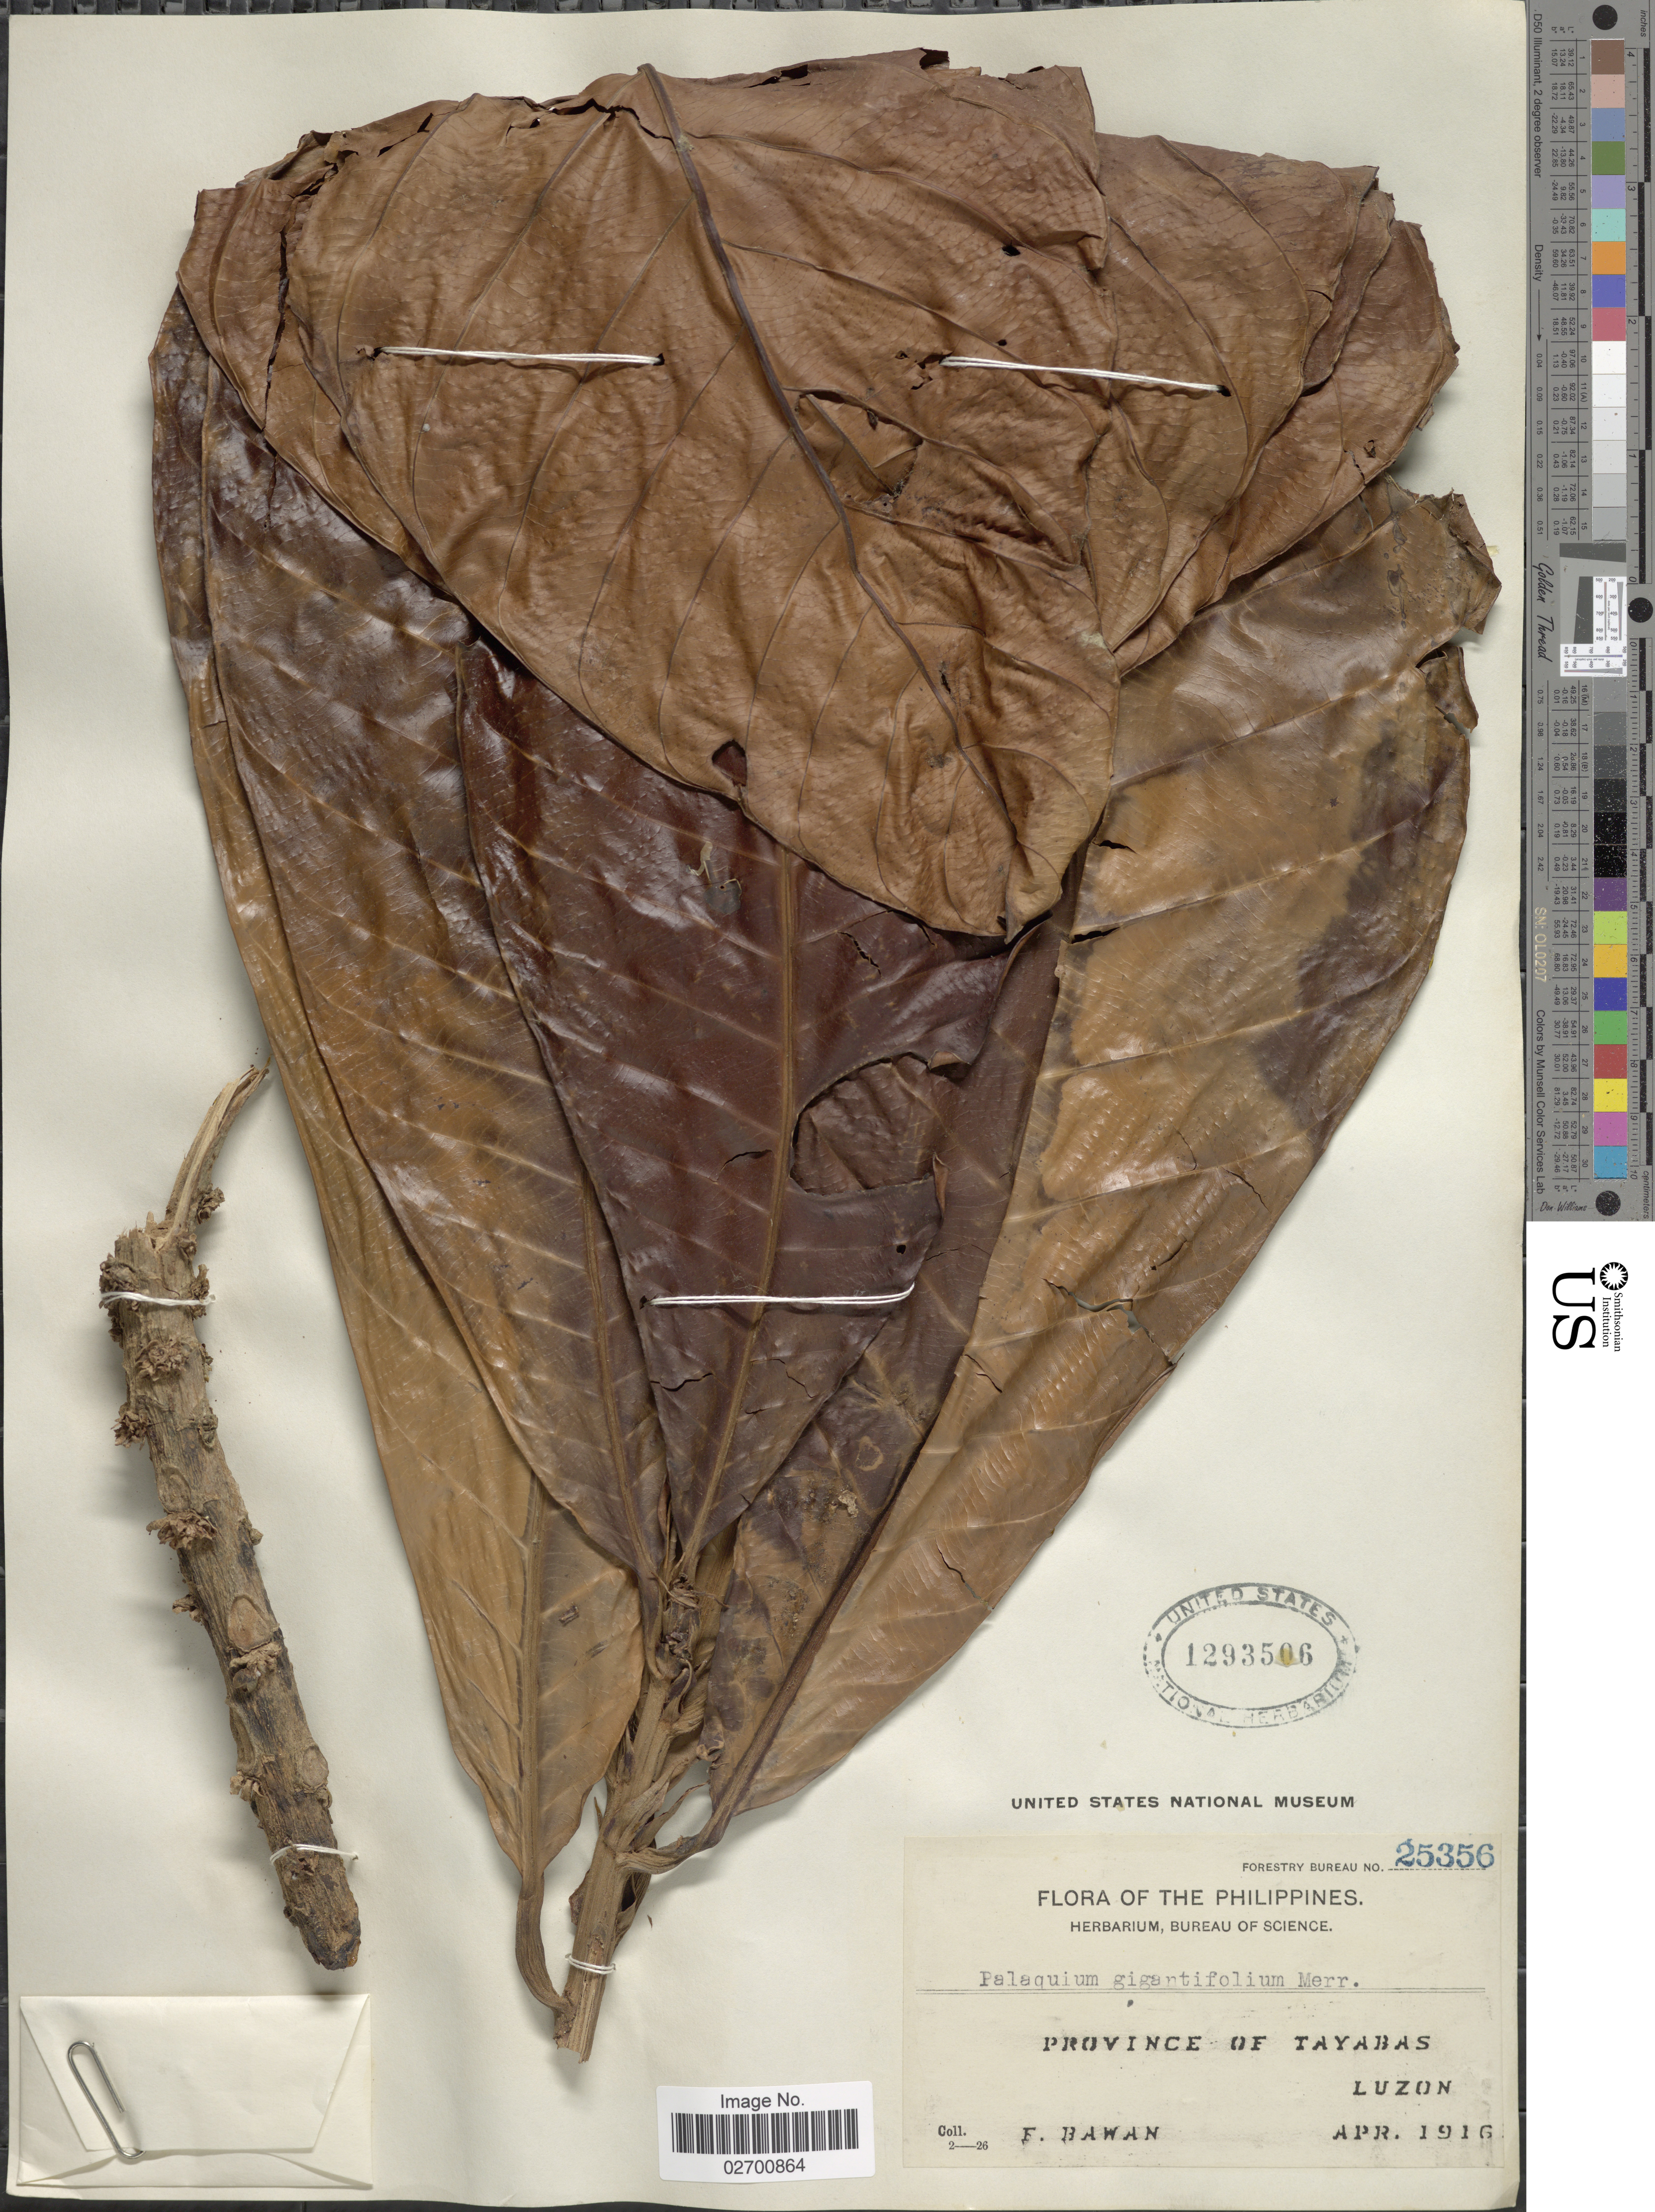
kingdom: Plantae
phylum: Tracheophyta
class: Magnoliopsida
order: Ericales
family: Sapotaceae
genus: Palaquium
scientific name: Palaquium gigantifolium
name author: Merr.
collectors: F. Bawan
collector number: Forestry of Bureau 25356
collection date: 1916-04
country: Philippines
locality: Province of Tayabas, Luzon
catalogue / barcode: US 1293506